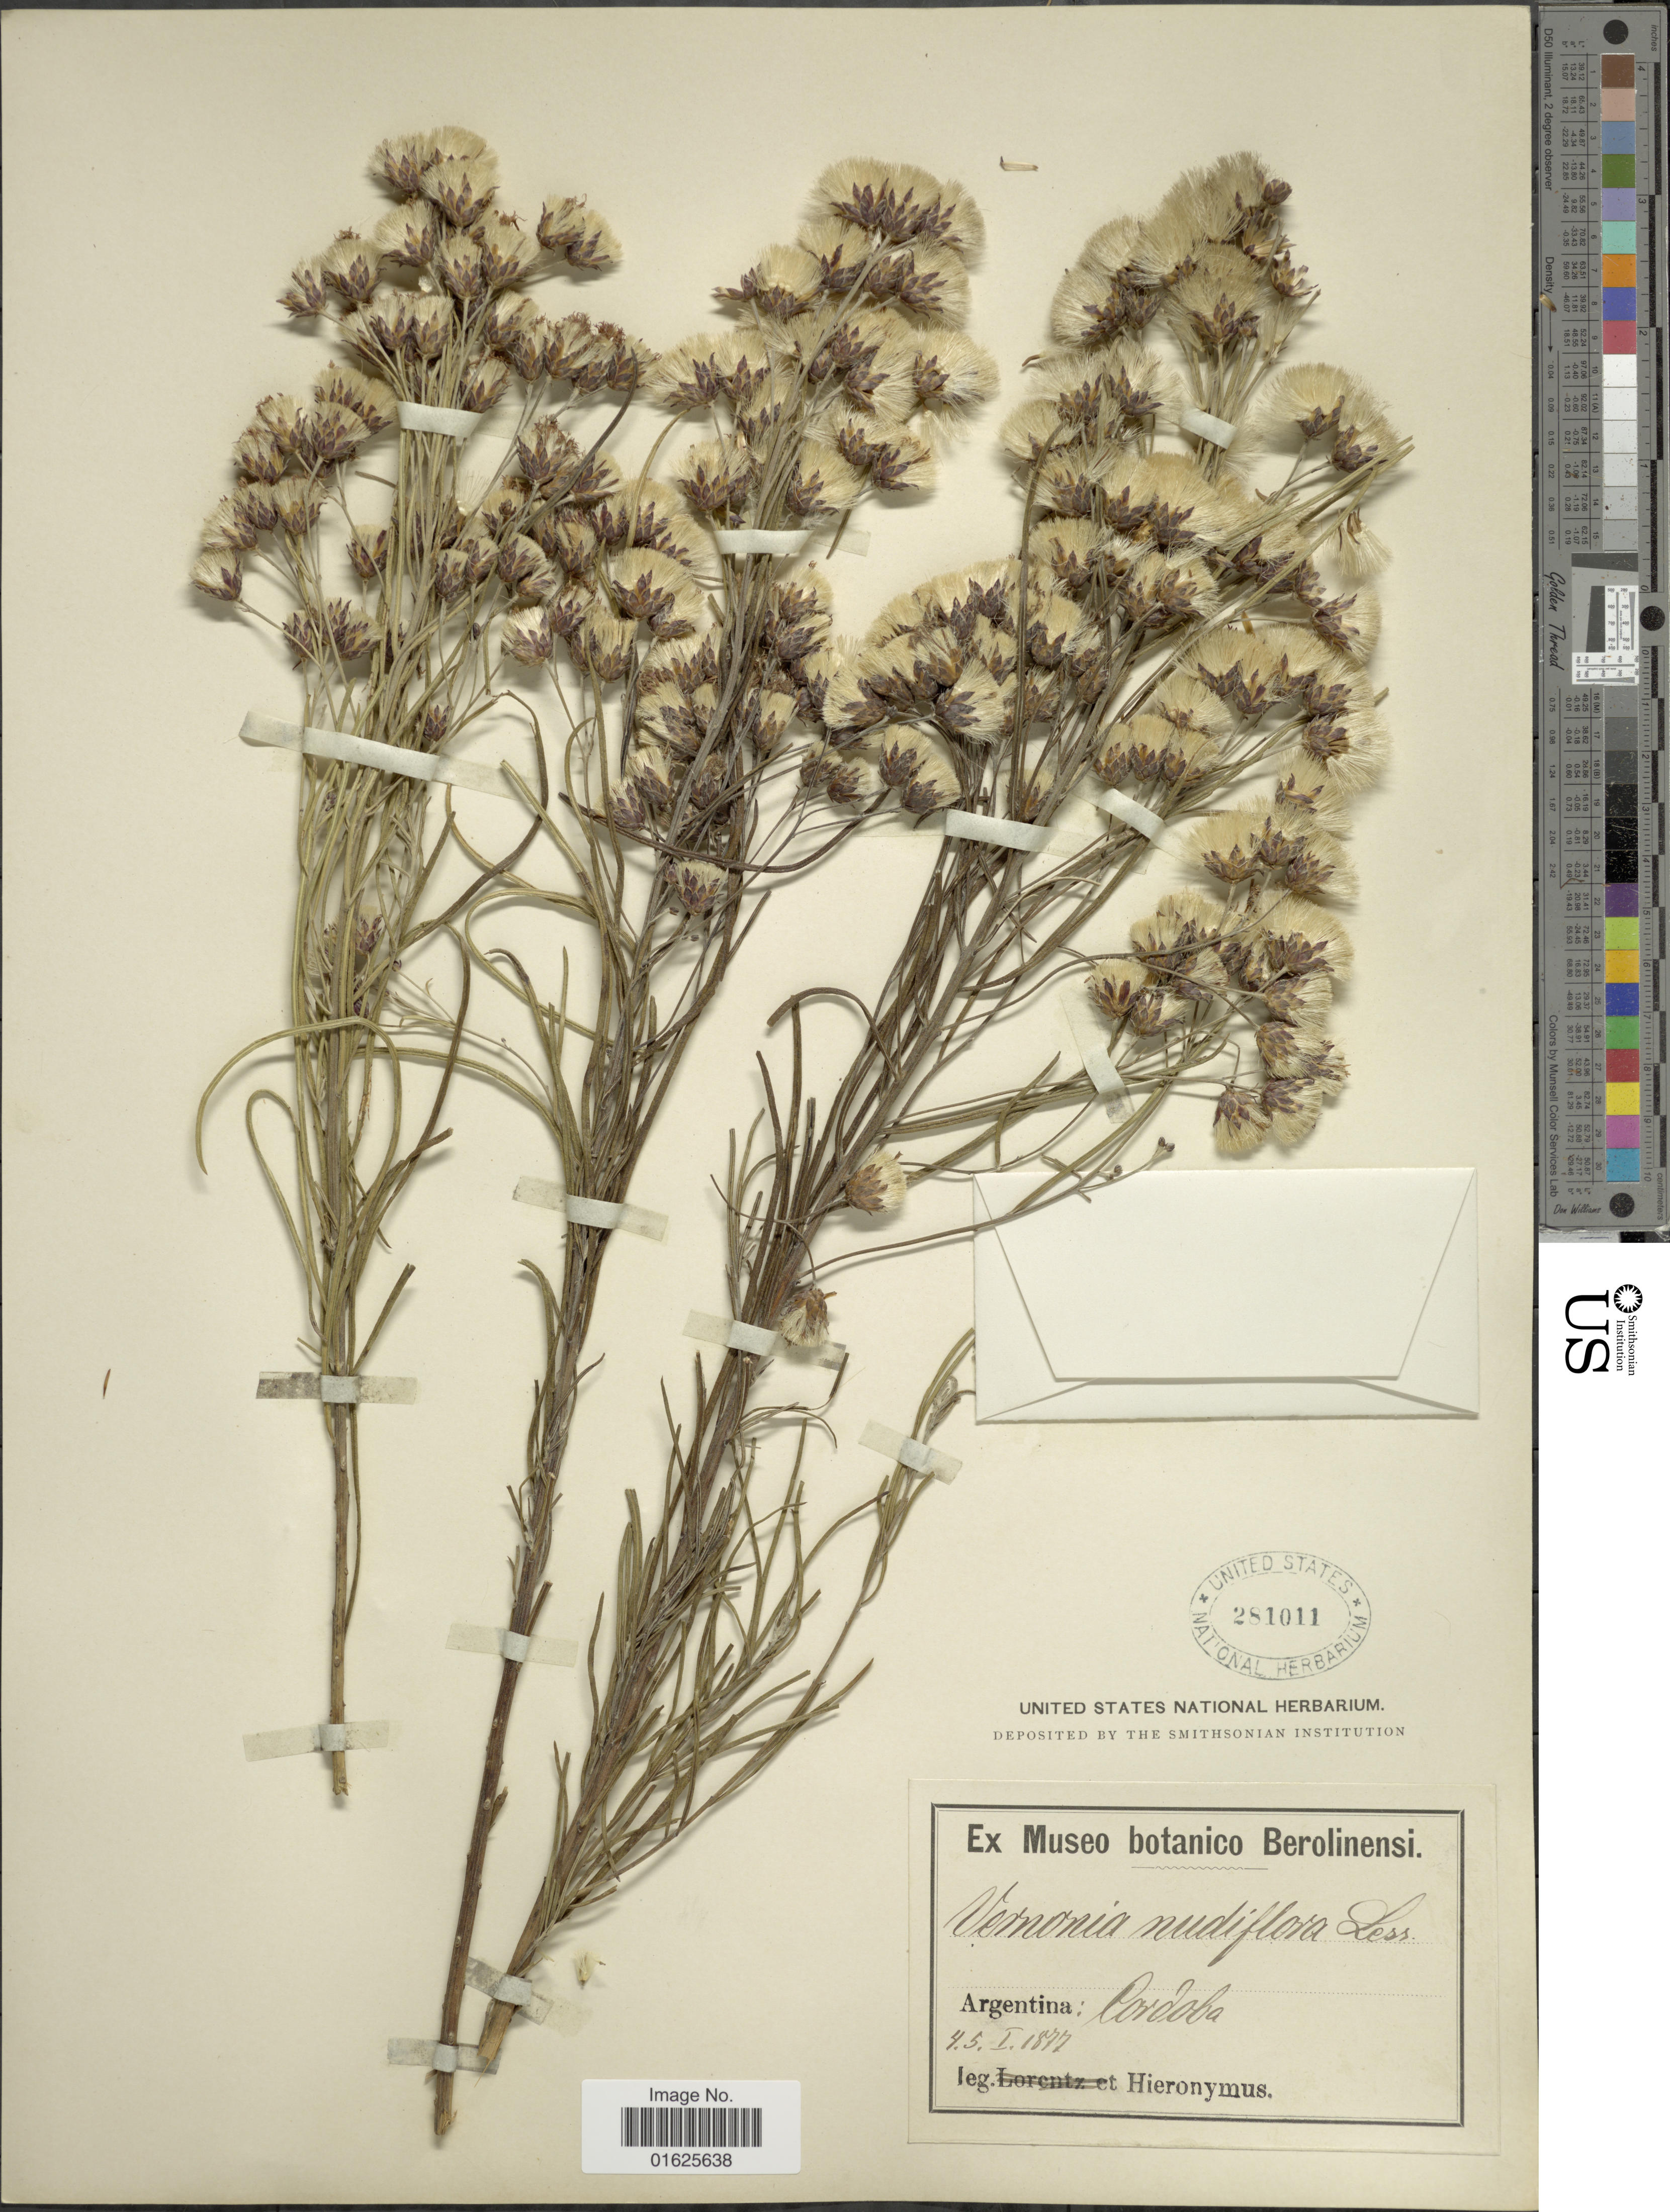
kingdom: Plantae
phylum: Tracheophyta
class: Magnoliopsida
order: Asterales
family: Asteraceae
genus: Vernonanthura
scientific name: Vernonanthura nudiflora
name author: (Less.) H. Rob.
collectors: -. Hieronymus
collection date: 1877-01-04/1877-01-05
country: Argentina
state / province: Cordoba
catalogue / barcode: US 281011